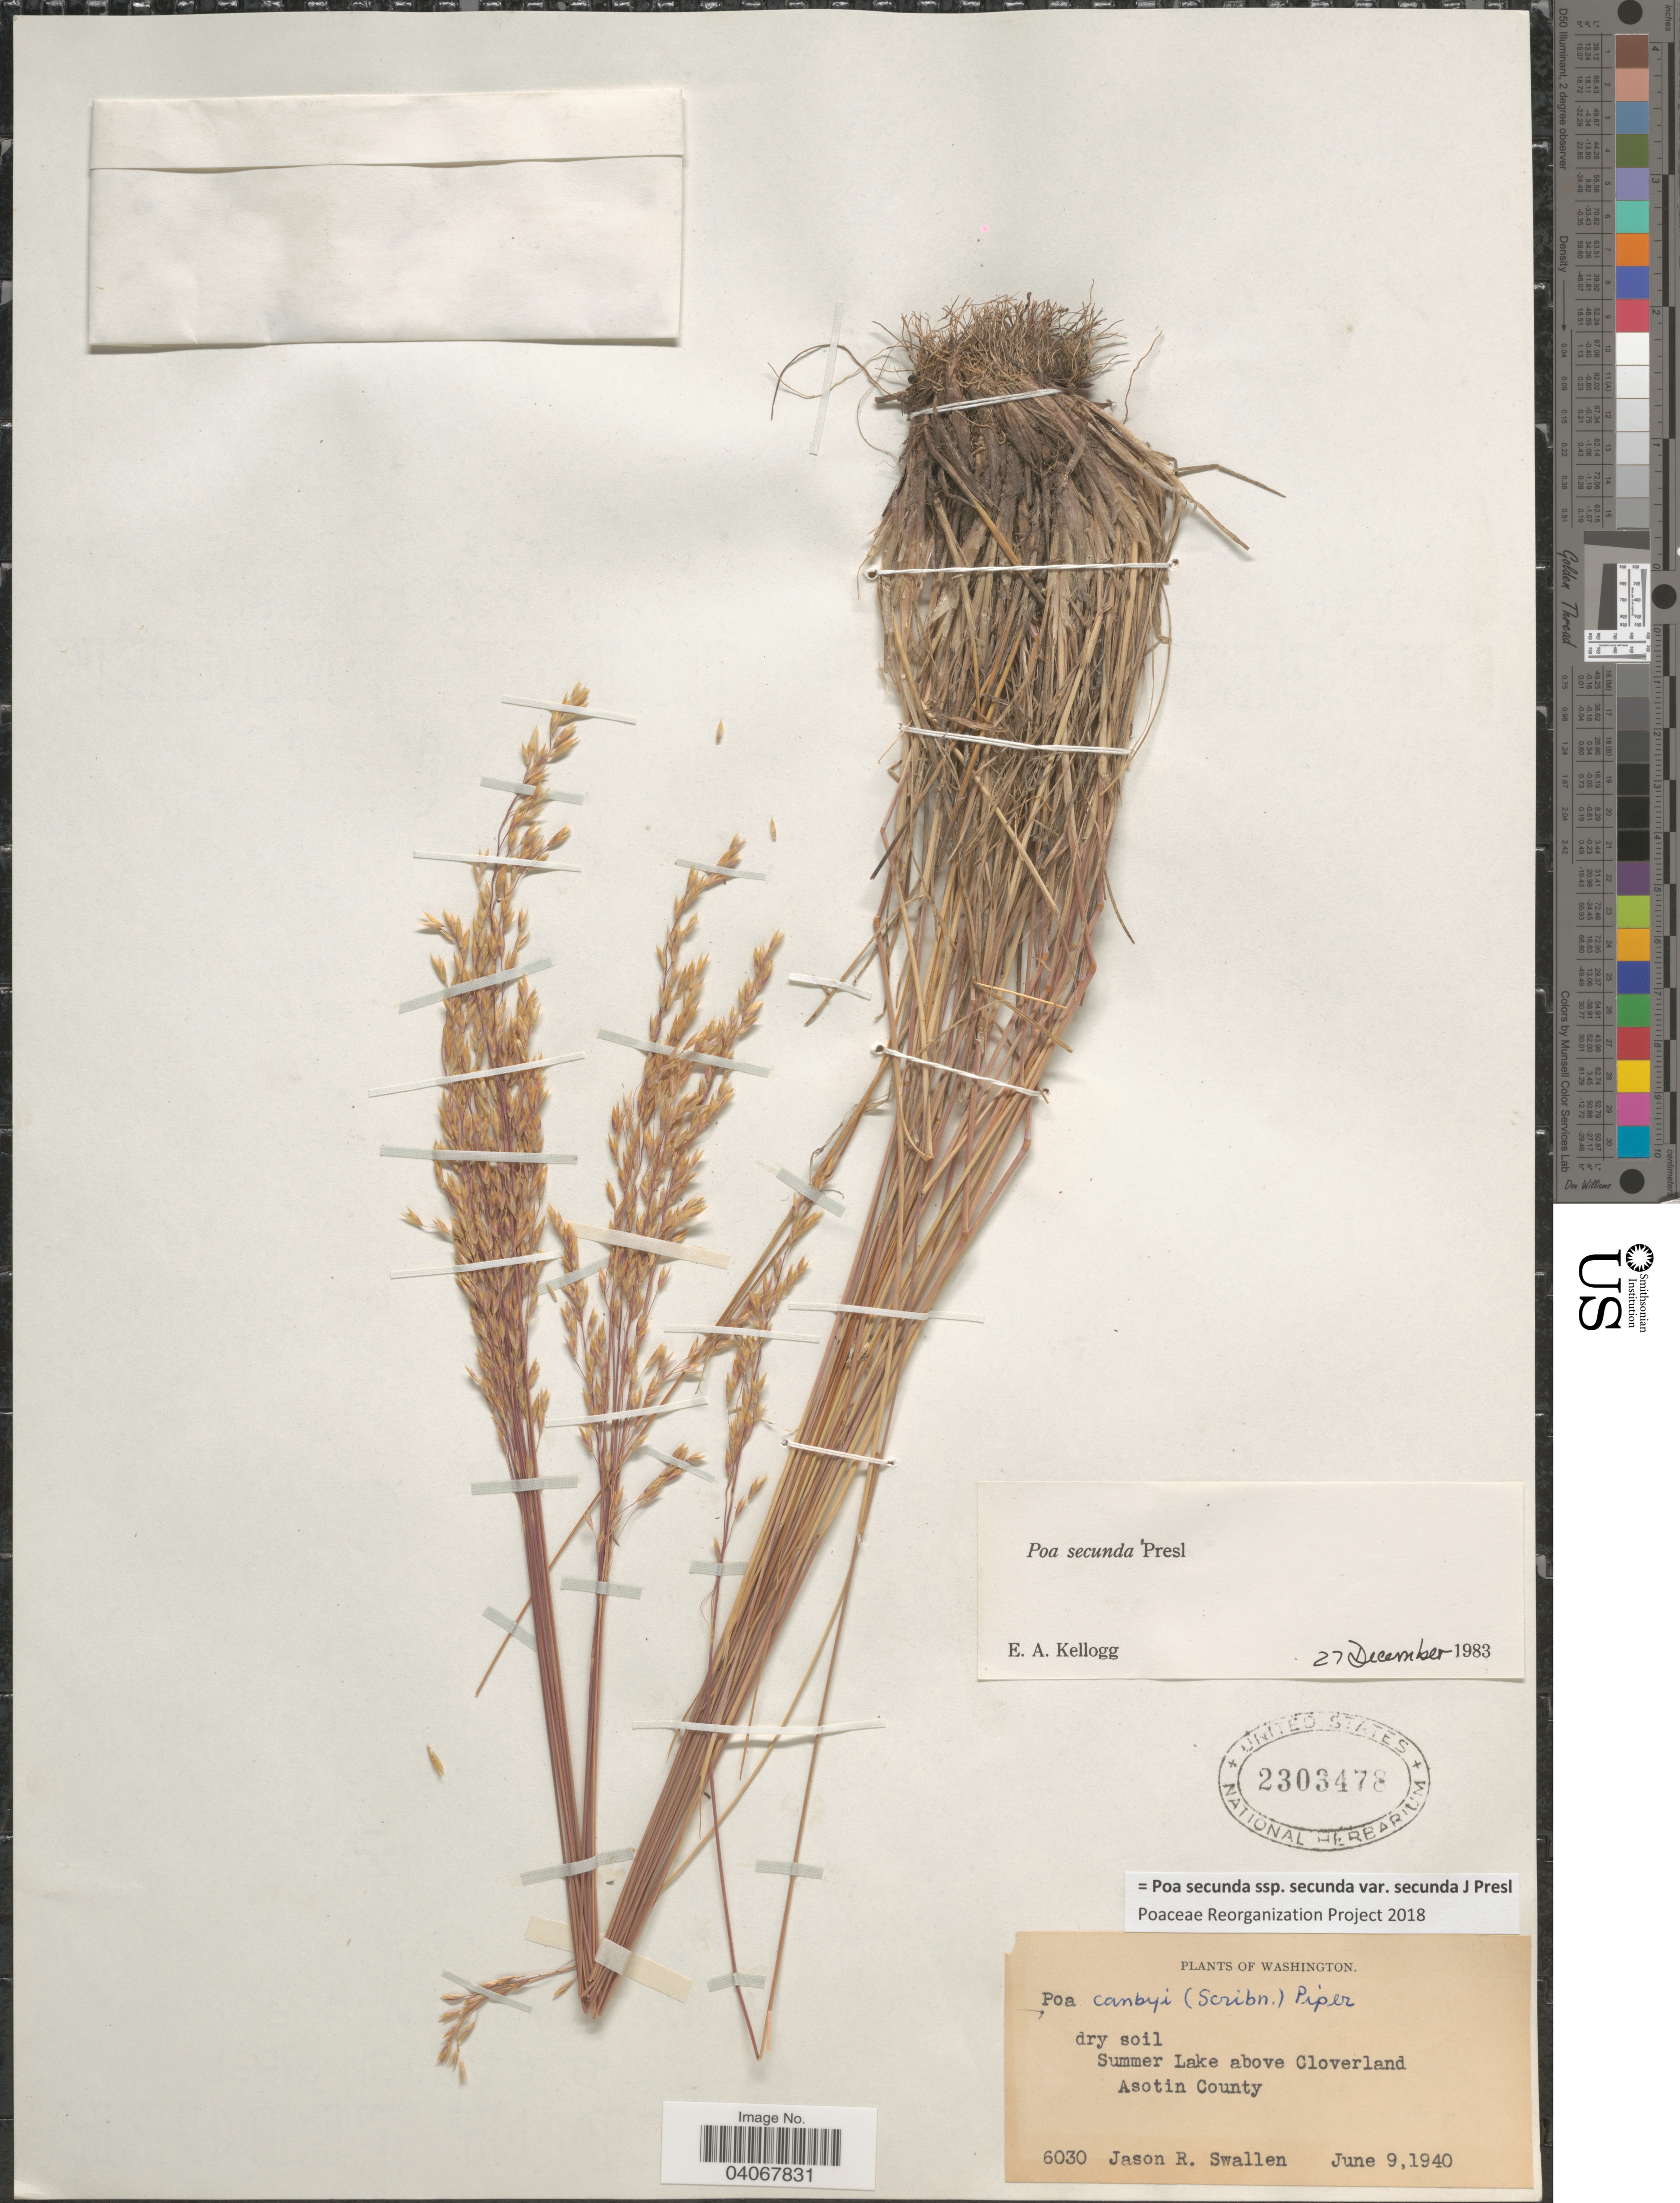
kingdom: Plantae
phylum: Tracheophyta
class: Liliopsida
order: Poales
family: Poaceae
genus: Poa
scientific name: Poa secunda subsp. secunda var. secunda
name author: J. Presl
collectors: J. R. Swallen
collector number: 6030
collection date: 1940-06-09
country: United States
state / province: Washington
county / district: Asotin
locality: Dry soil Summer Lake above Cloverland. Asotin County.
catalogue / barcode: US 2303478